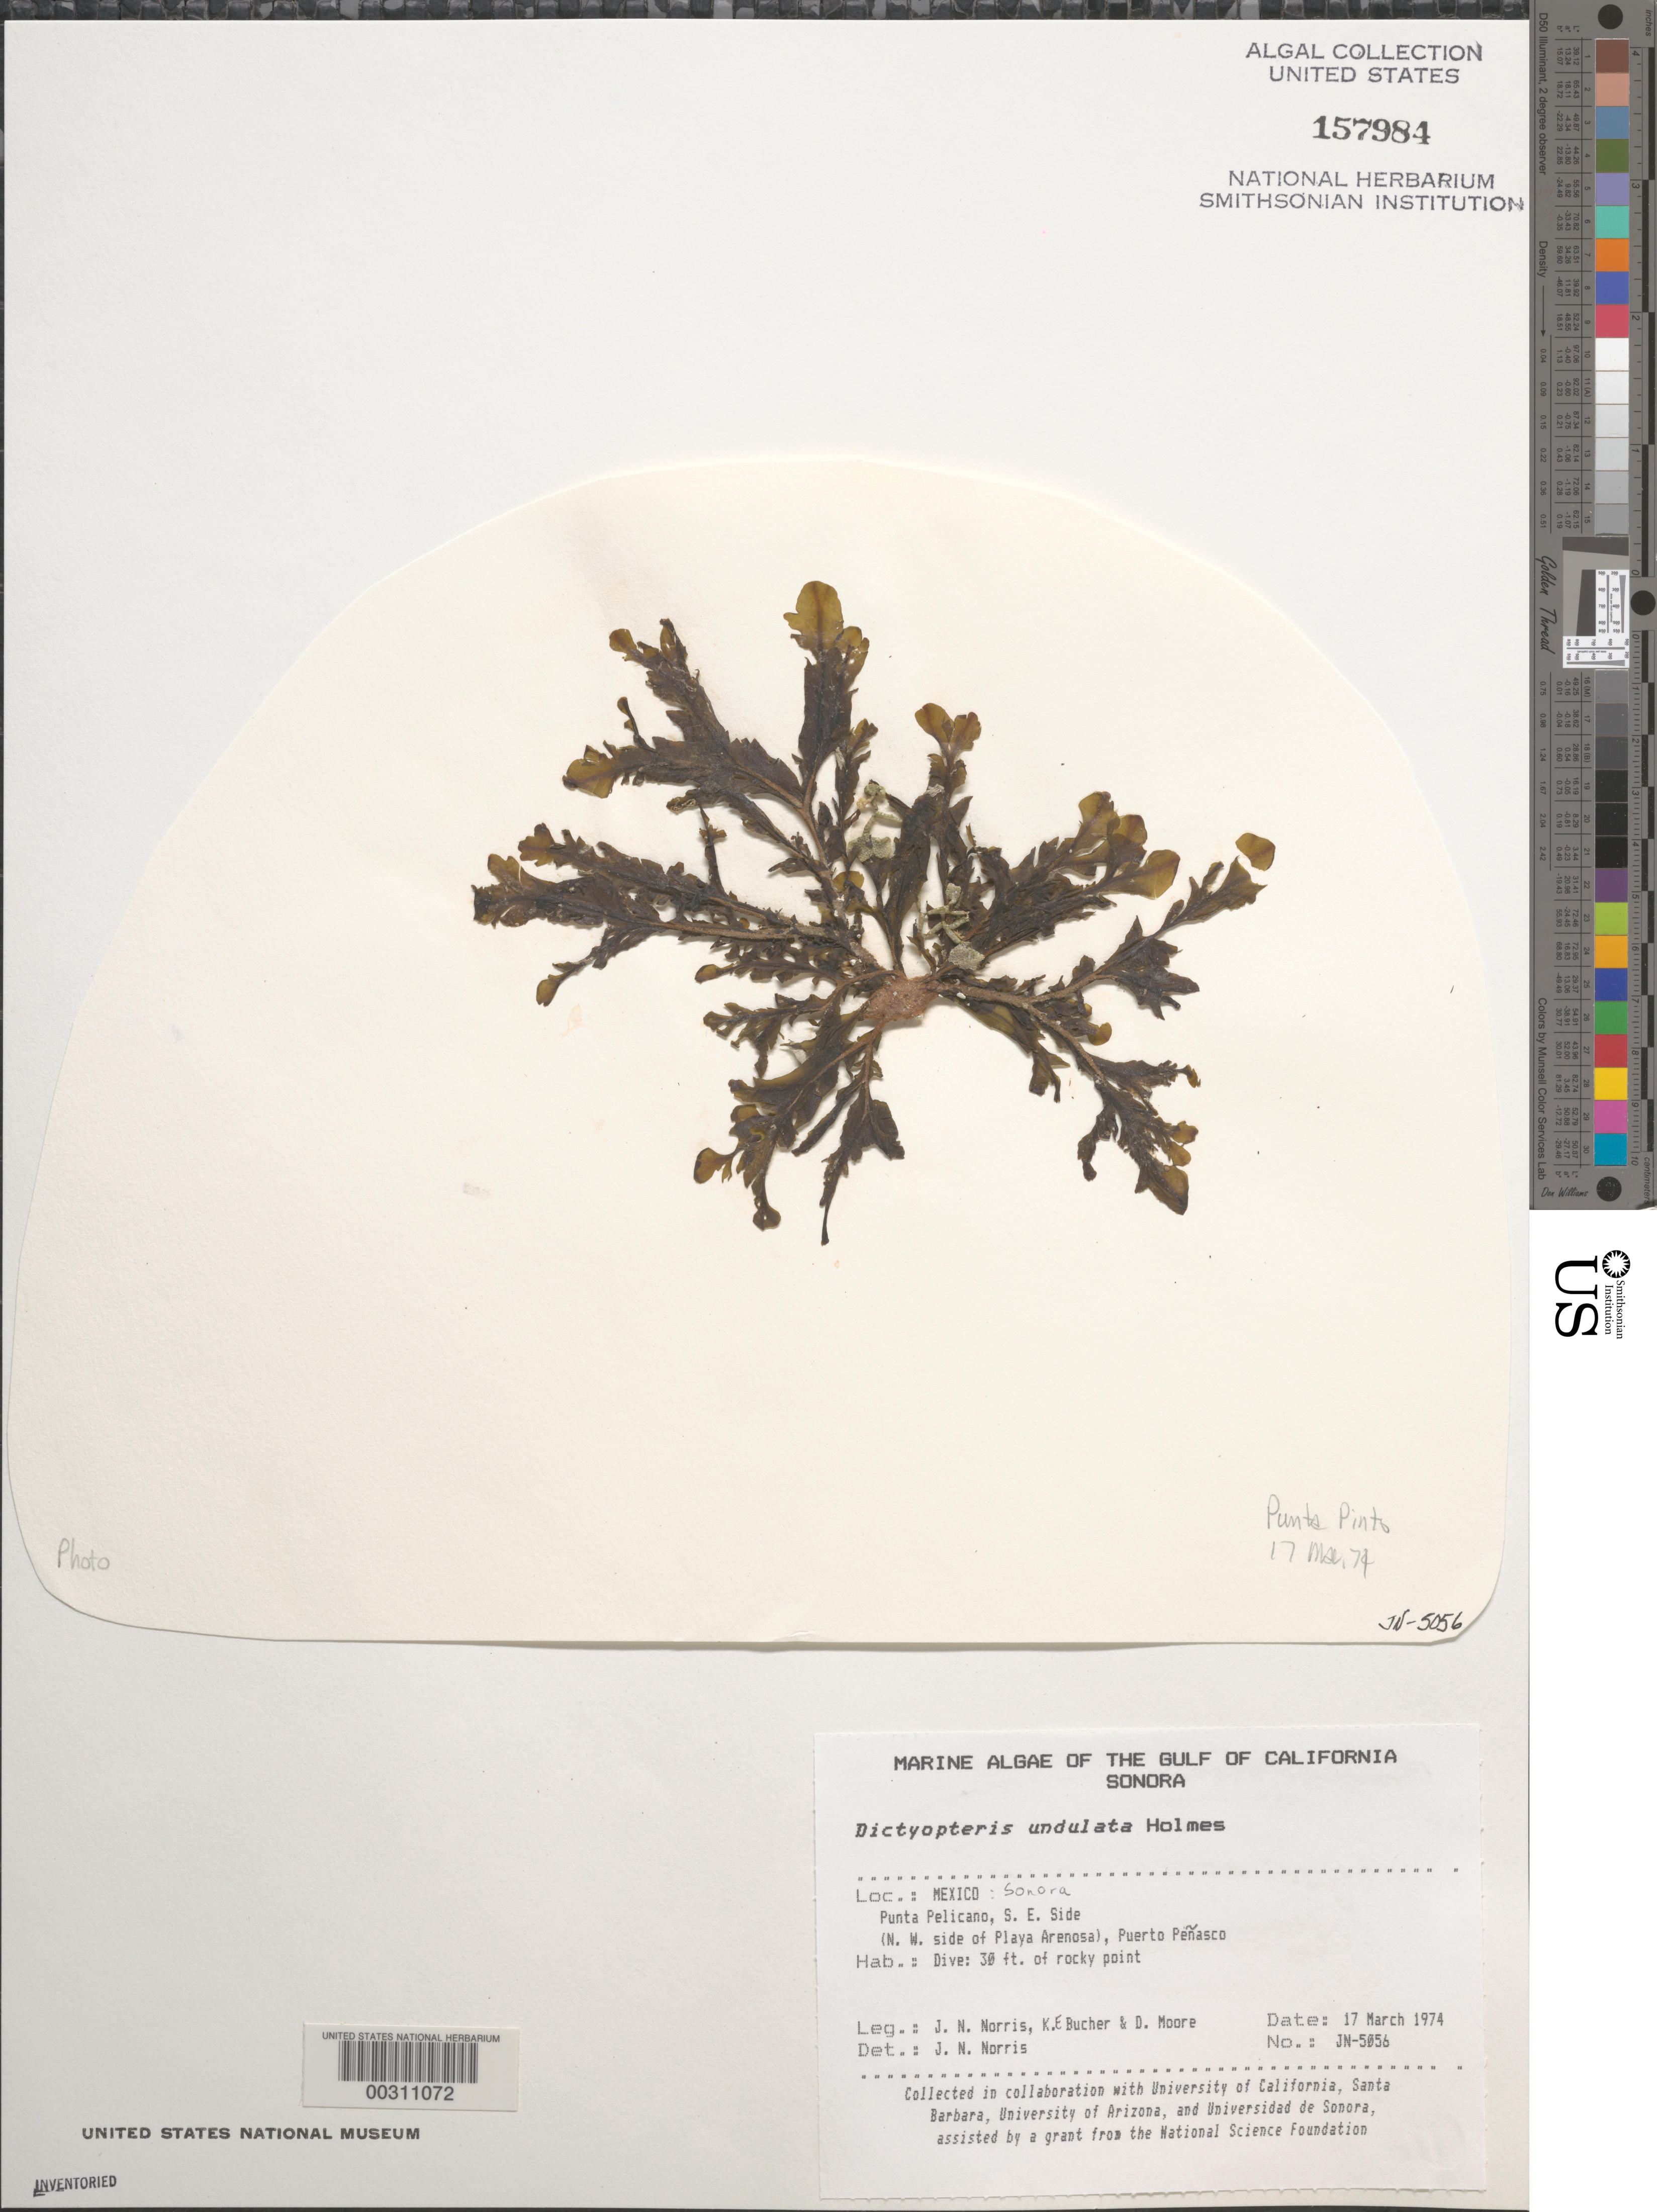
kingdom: Chromista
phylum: Ochrophyta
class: Phaeophyceae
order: Dictyotales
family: Dictyotaceae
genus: Dictyopteris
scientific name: Dictyopteris undulata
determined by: Norris, James N.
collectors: J. N. Norris, K. E. Bucher & D. Moore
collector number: JN-5056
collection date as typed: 17 Mar 1974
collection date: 1974-03-17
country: Mexico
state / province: Sonora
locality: Punta Pelicano, Puerto Penasco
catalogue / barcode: US 157984